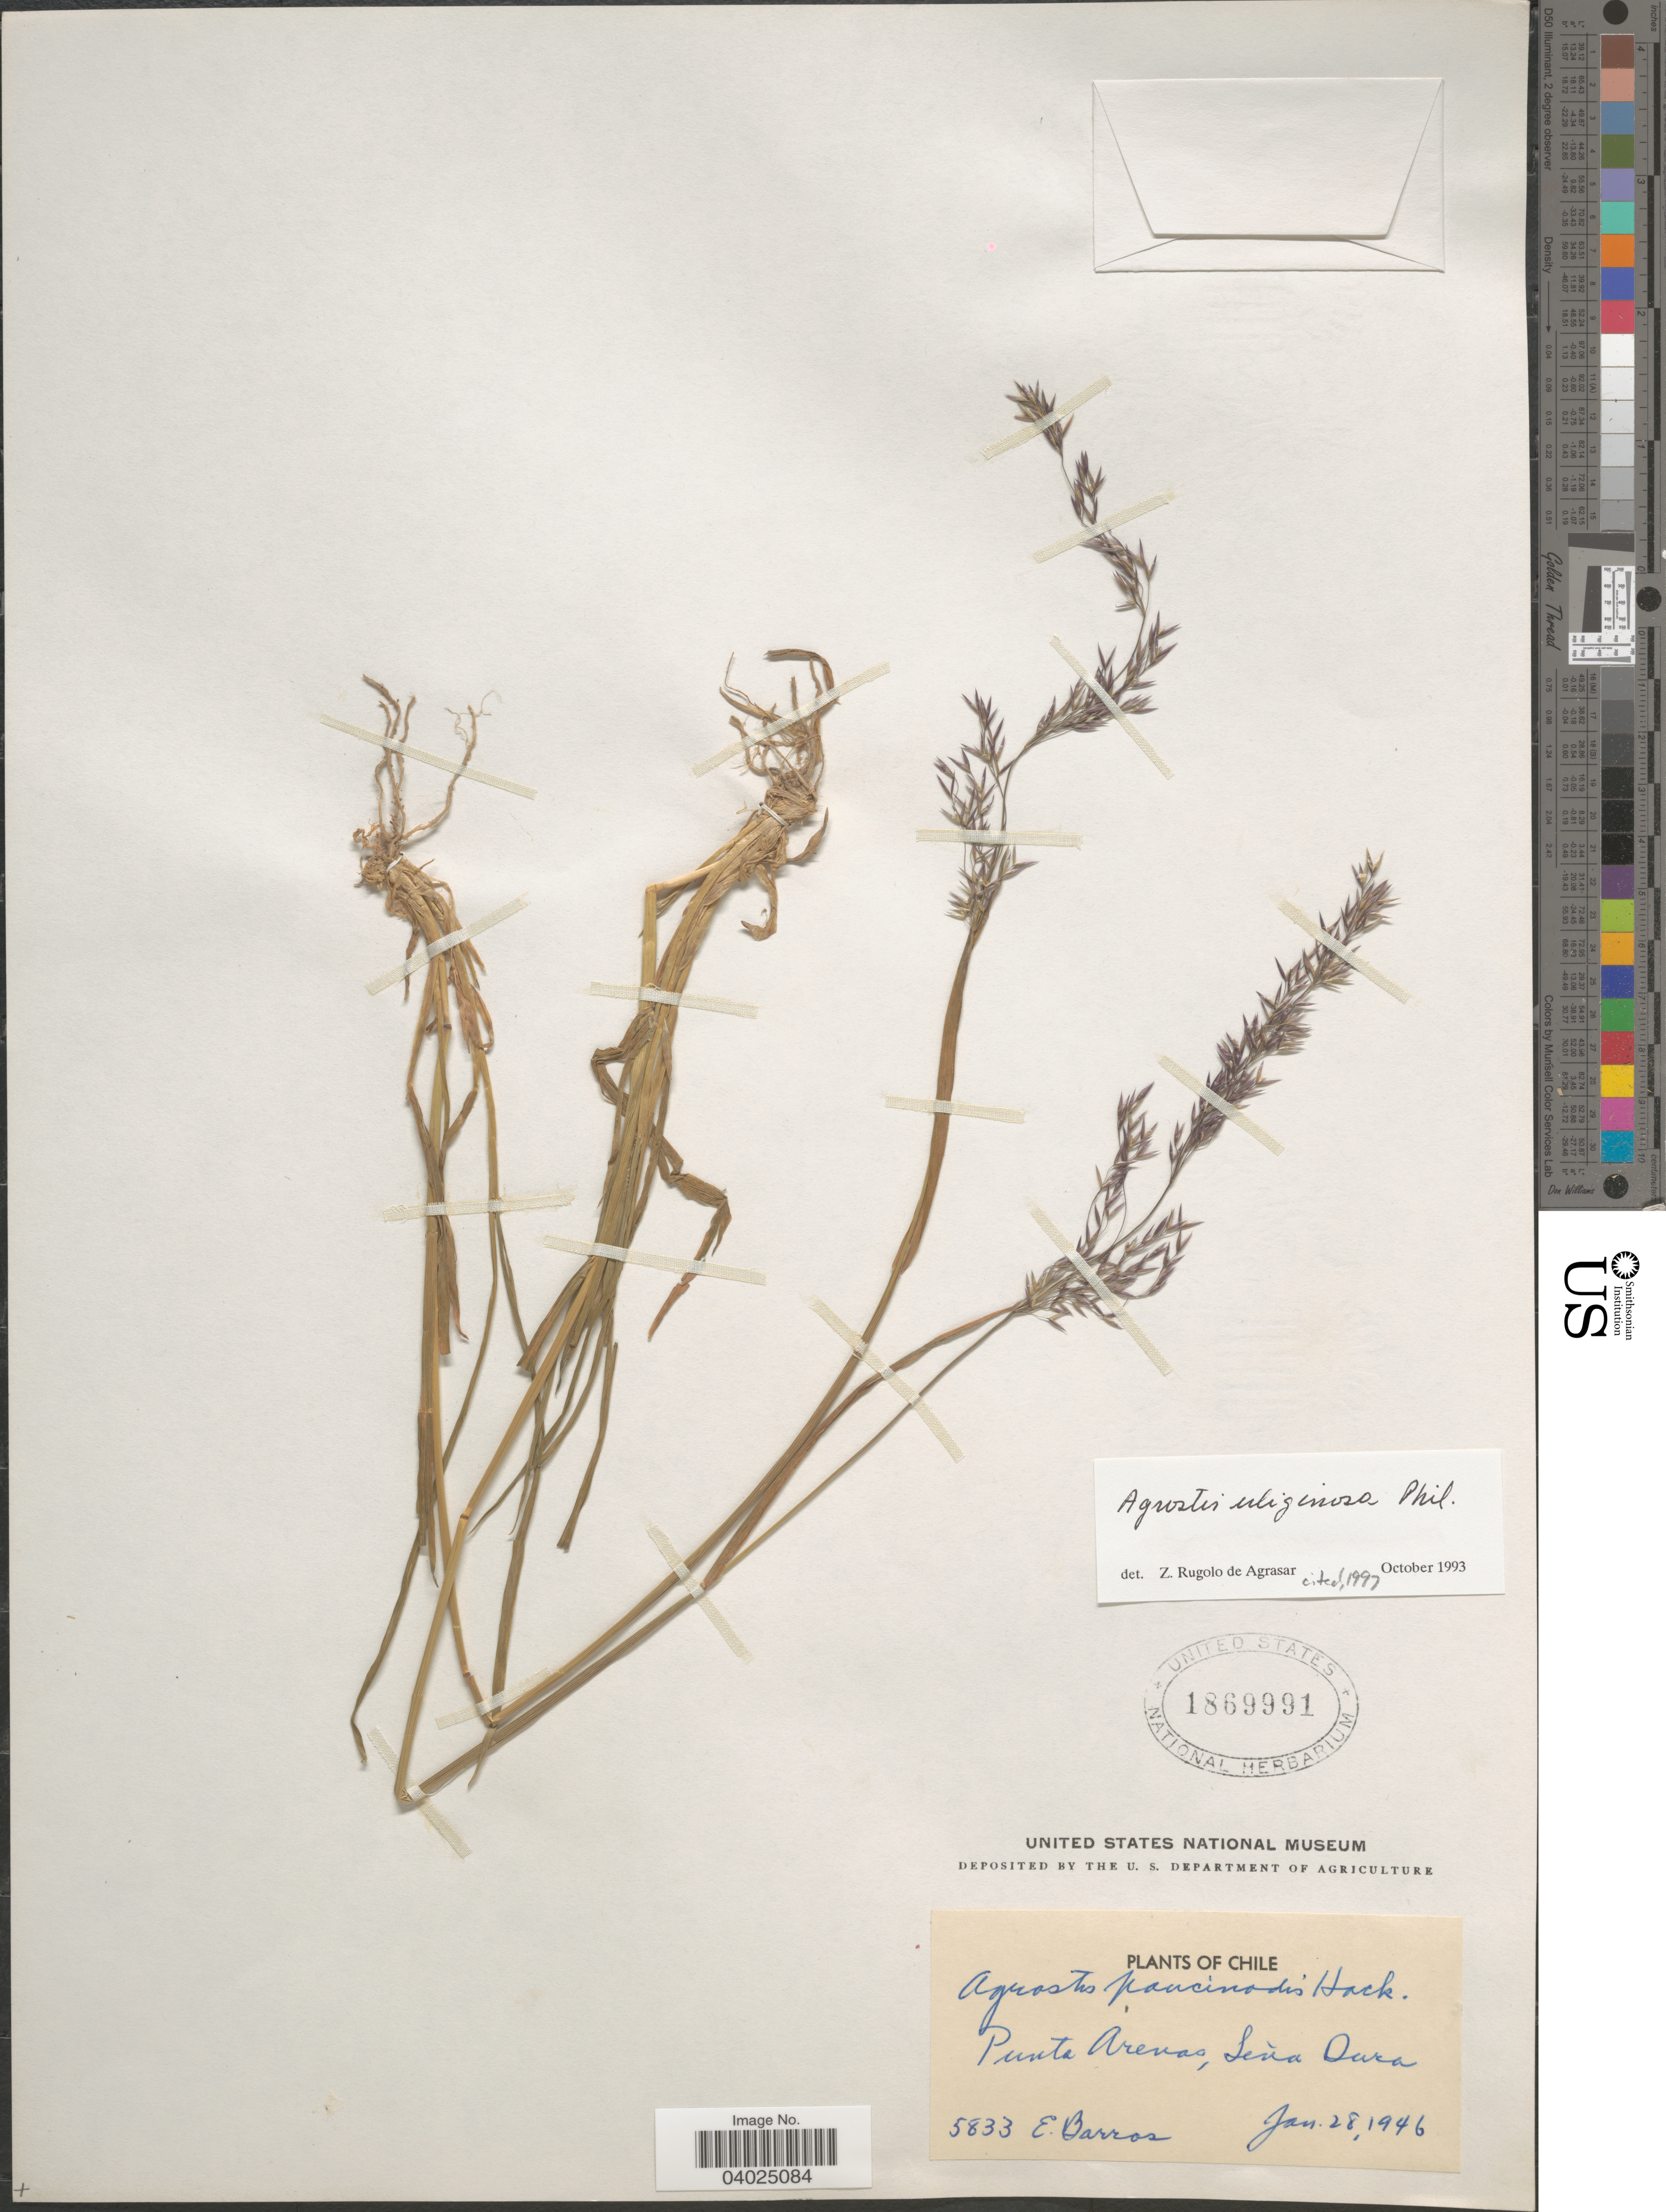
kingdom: Plantae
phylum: Tracheophyta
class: Liliopsida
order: Poales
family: Poaceae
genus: Agrostis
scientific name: Agrostis uliginosa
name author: Phil.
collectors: E. Barros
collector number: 5833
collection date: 1946-01-28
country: Chile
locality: Punta Arenas, Leña Dura.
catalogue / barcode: US 1869991